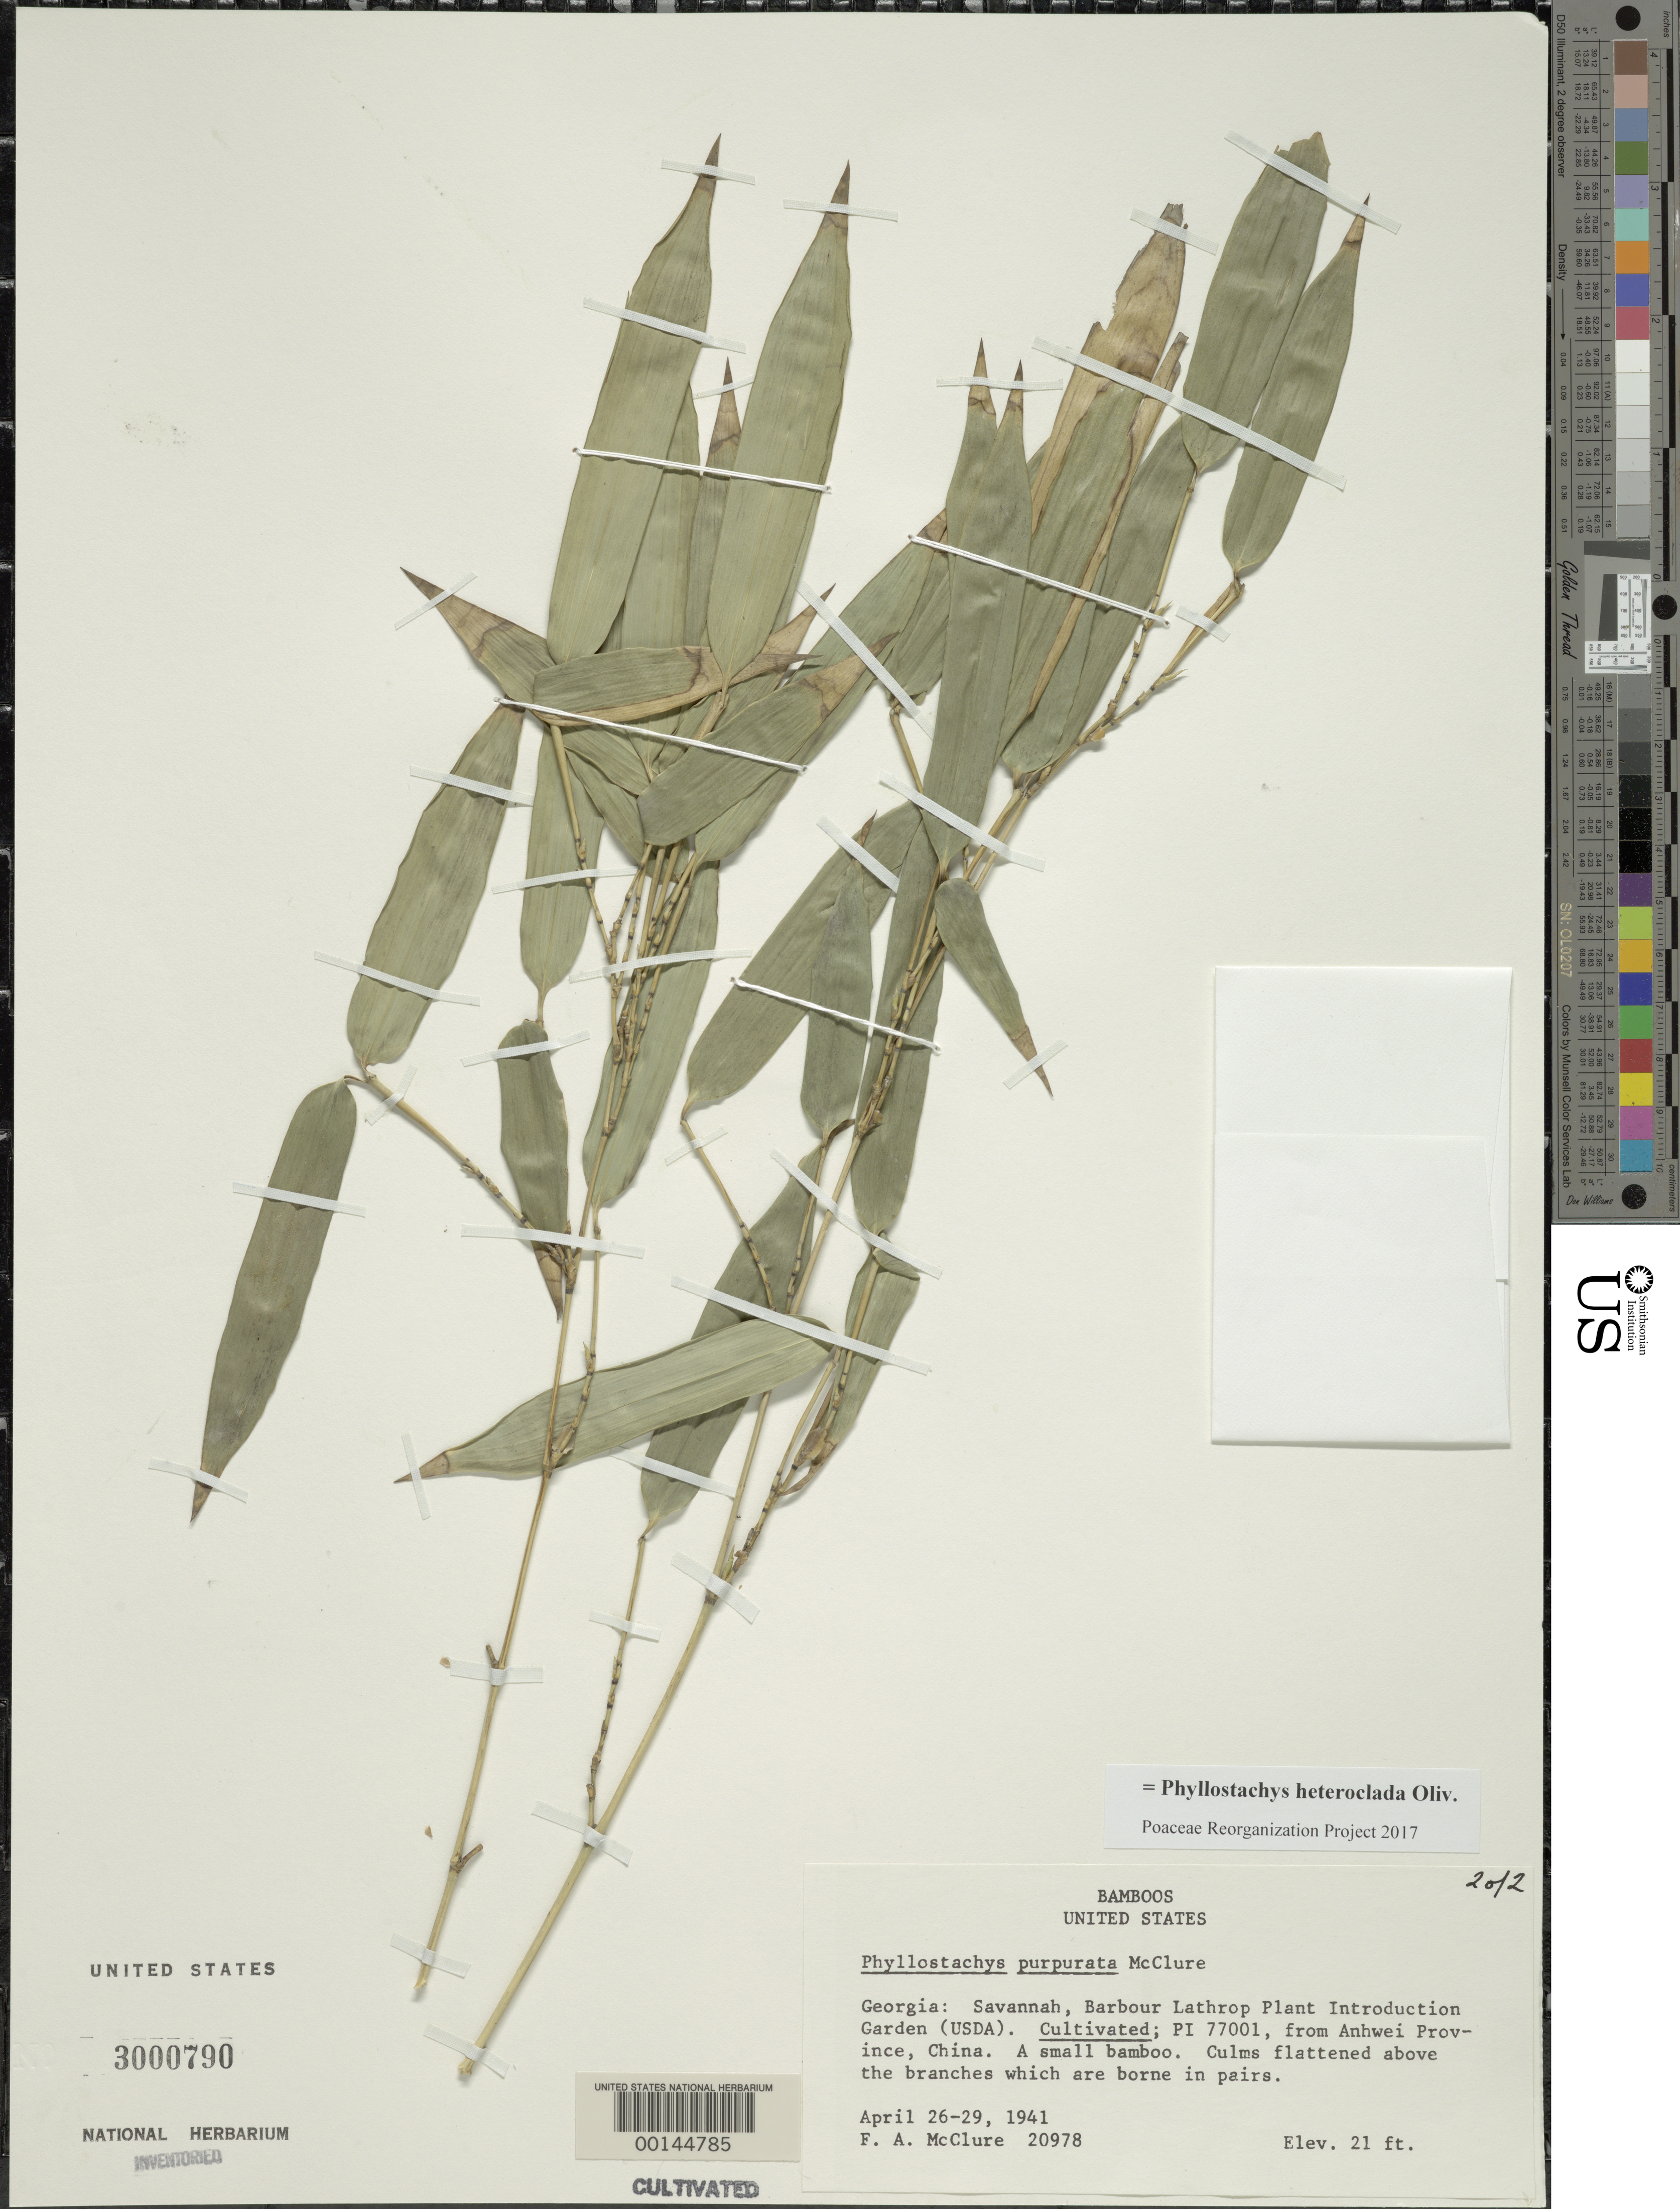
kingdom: Plantae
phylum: Tracheophyta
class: Liliopsida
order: Poales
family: Poaceae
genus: Phyllostachys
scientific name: Phyllostachys nigra cv. boryana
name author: (Mitford) G. Nicholson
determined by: Poaceae Reorganization Project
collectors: F. A. McClure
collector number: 20978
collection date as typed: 26 Apr 1941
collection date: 1941-04-26/1941-04-29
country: United States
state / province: Georgia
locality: Savannah, barbour lathrop p.i. garden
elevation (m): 6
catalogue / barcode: US 3000790